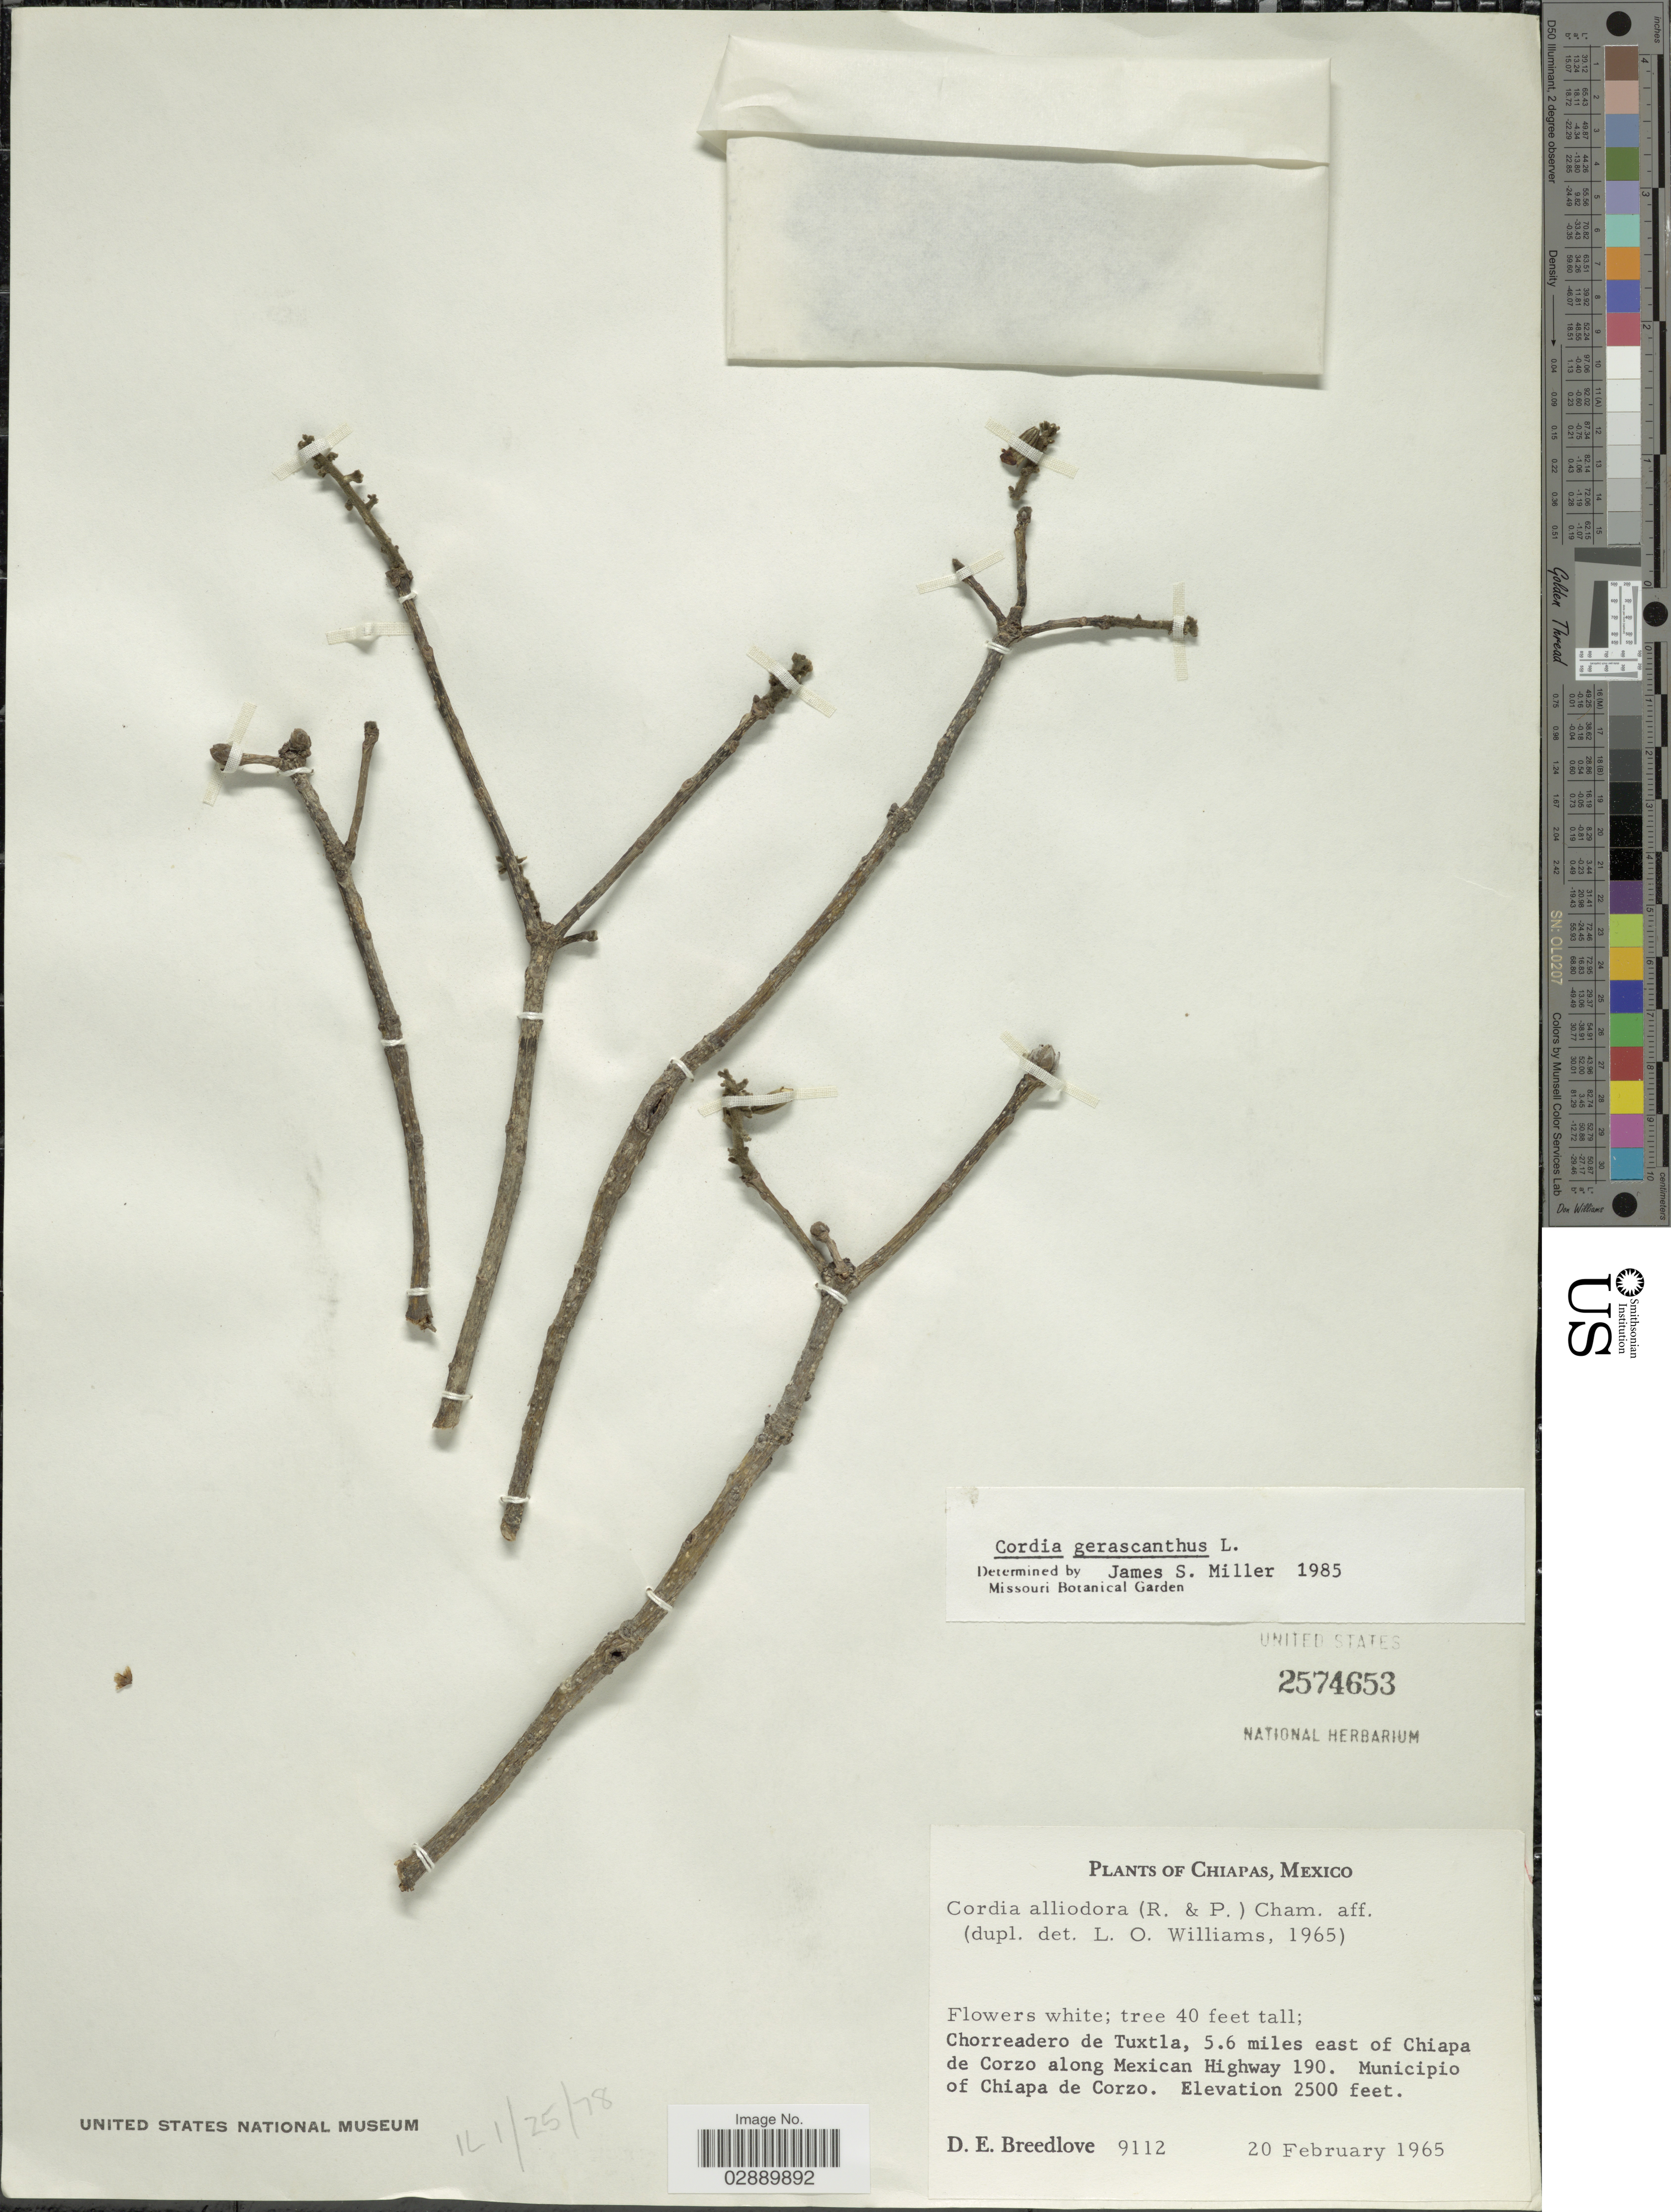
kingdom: Plantae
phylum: Tracheophyta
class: Magnoliopsida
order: Boraginales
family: Cordiaceae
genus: Cordia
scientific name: Cordia gerascanthus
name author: L.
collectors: D. E. Breedlove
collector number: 9112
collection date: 1965-02-20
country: Mexico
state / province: Chiapas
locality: Chorreadero de Tuxtla, 5.6 miles east of Chiapa de Corzo along Mexican Highway 190. Municipio of Chiapa de Corzo.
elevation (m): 762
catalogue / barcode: US 2574653